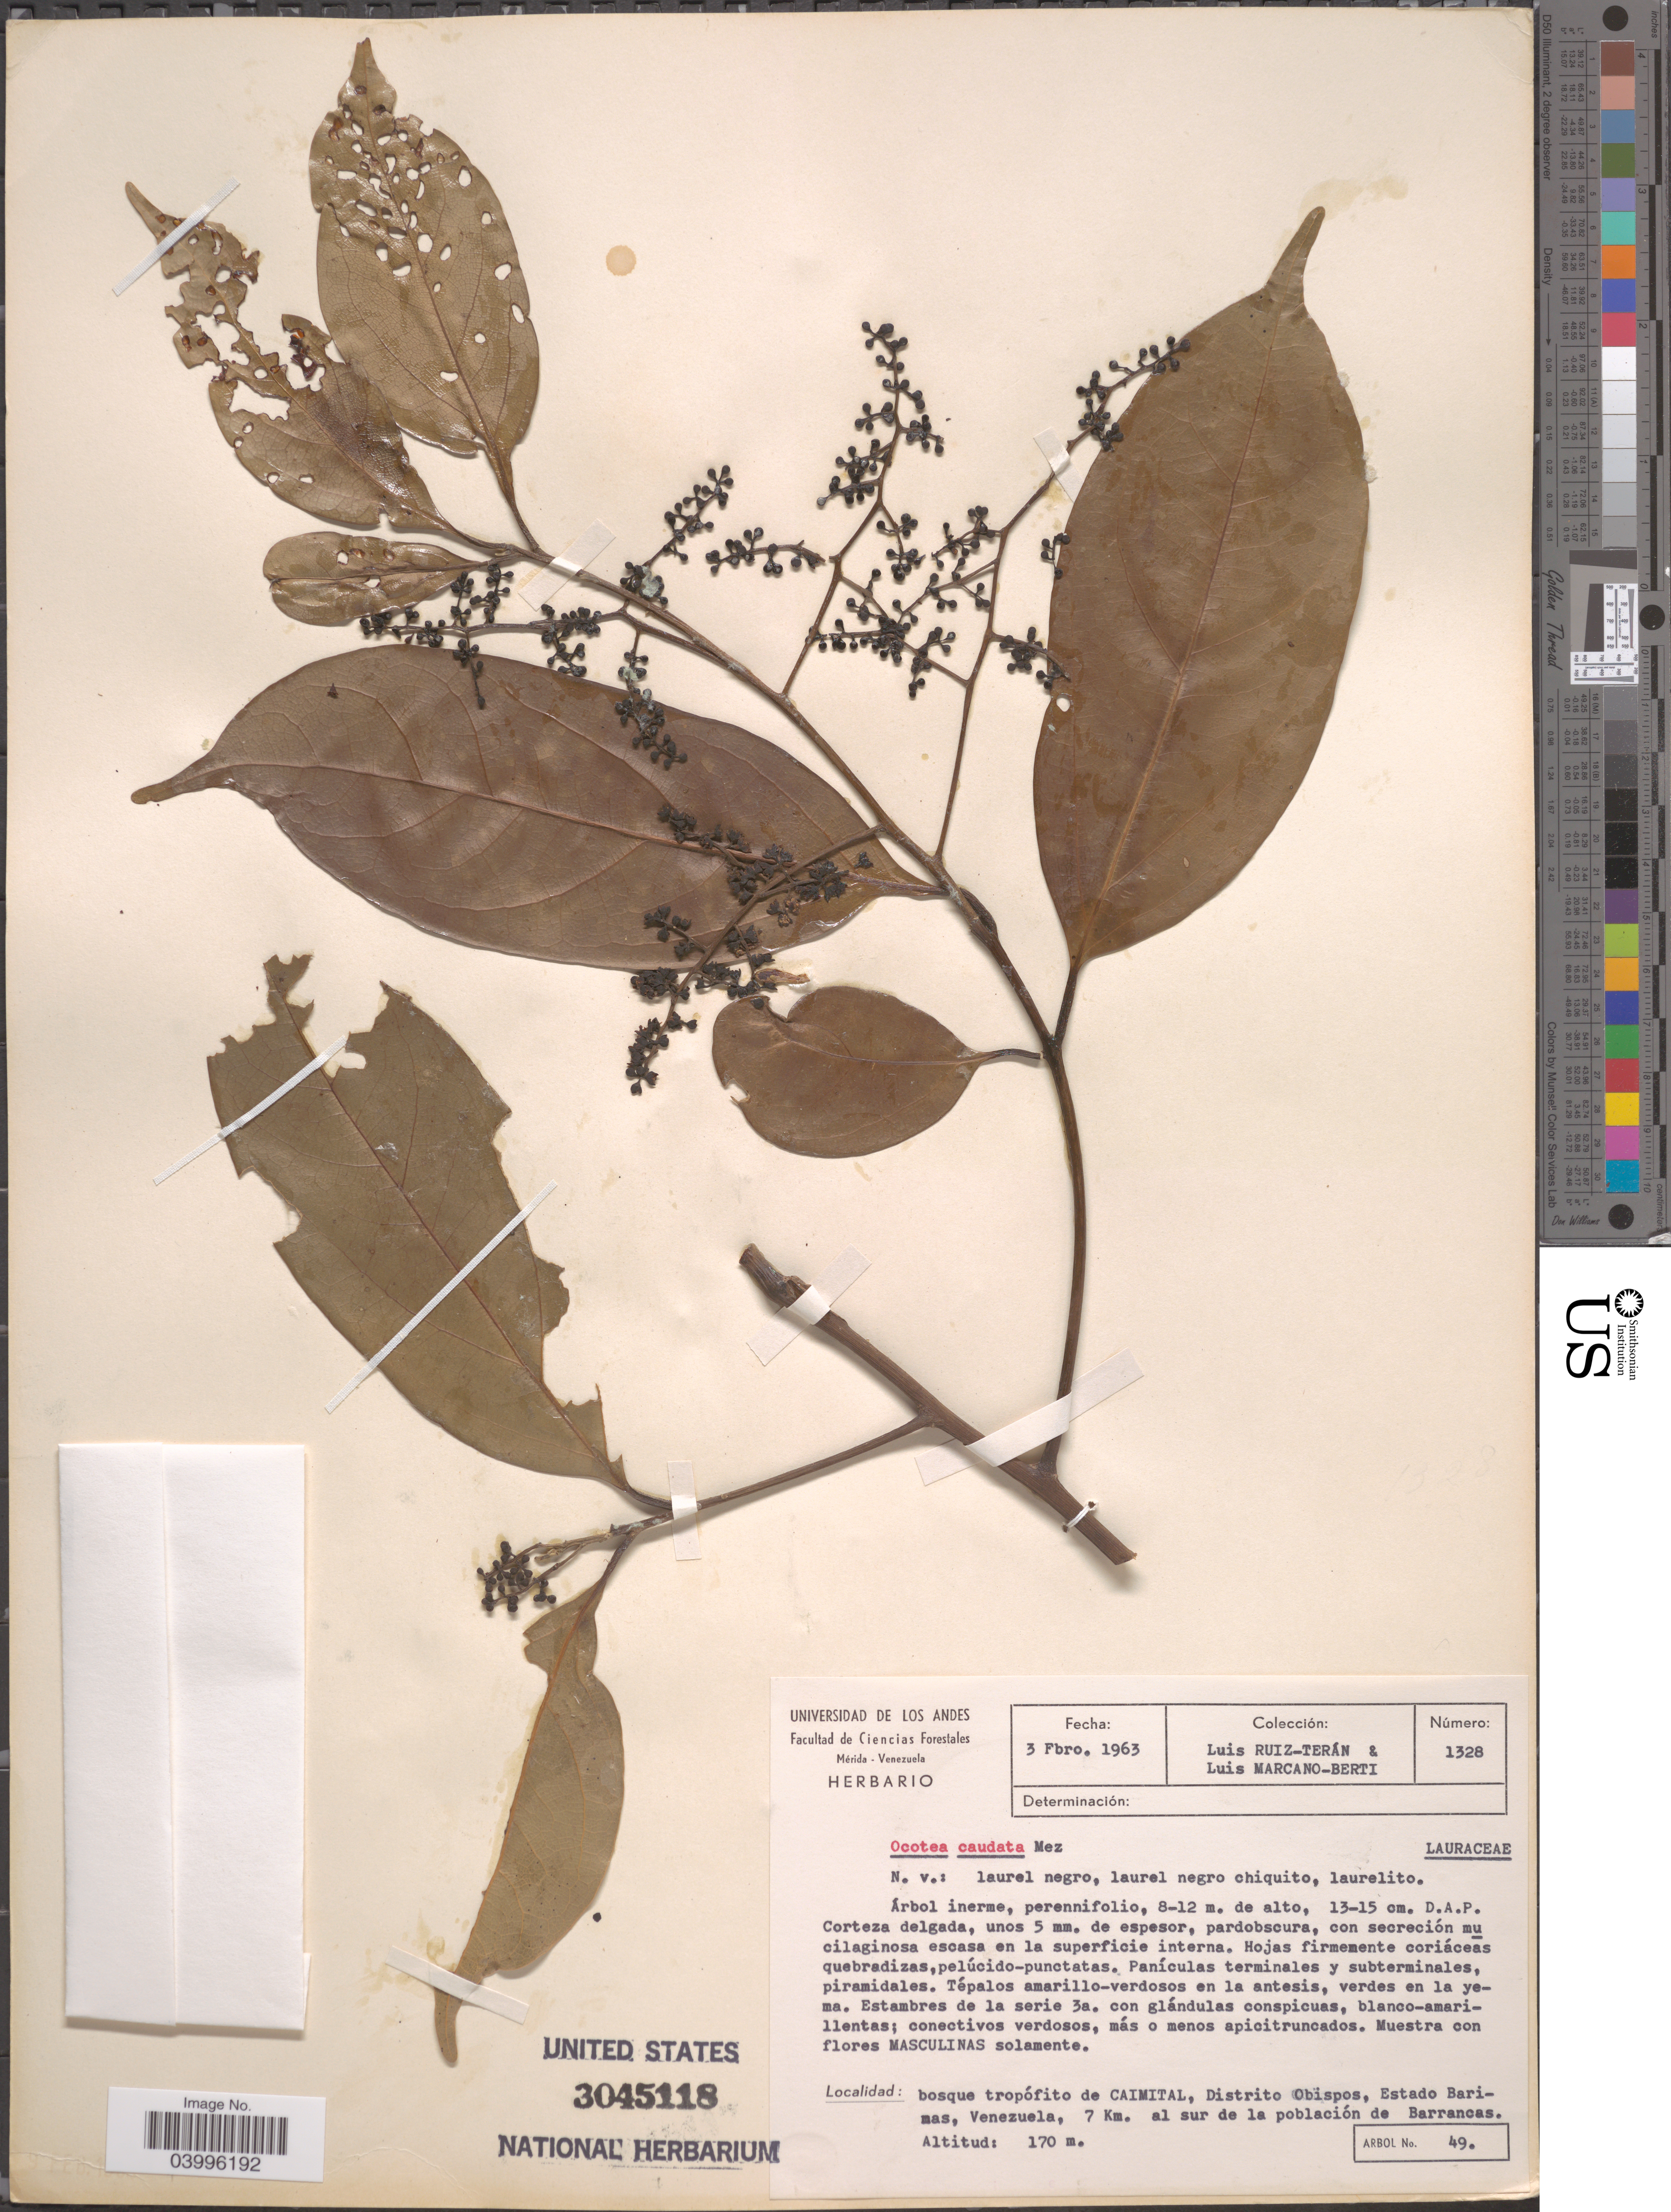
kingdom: Plantae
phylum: Tracheophyta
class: Magnoliopsida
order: Laurales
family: Lauraceae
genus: Ocotea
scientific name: Ocotea caudata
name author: (Nees) Mez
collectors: L. Teran & L. Marcano-Berti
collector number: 1328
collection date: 1963-02-03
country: Venezuela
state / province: Barinas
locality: Bosque tropófito de Caimital, Distrito Obispos, 7 Km. al sur de la población de Barrancas.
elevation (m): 170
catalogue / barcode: US 3045118